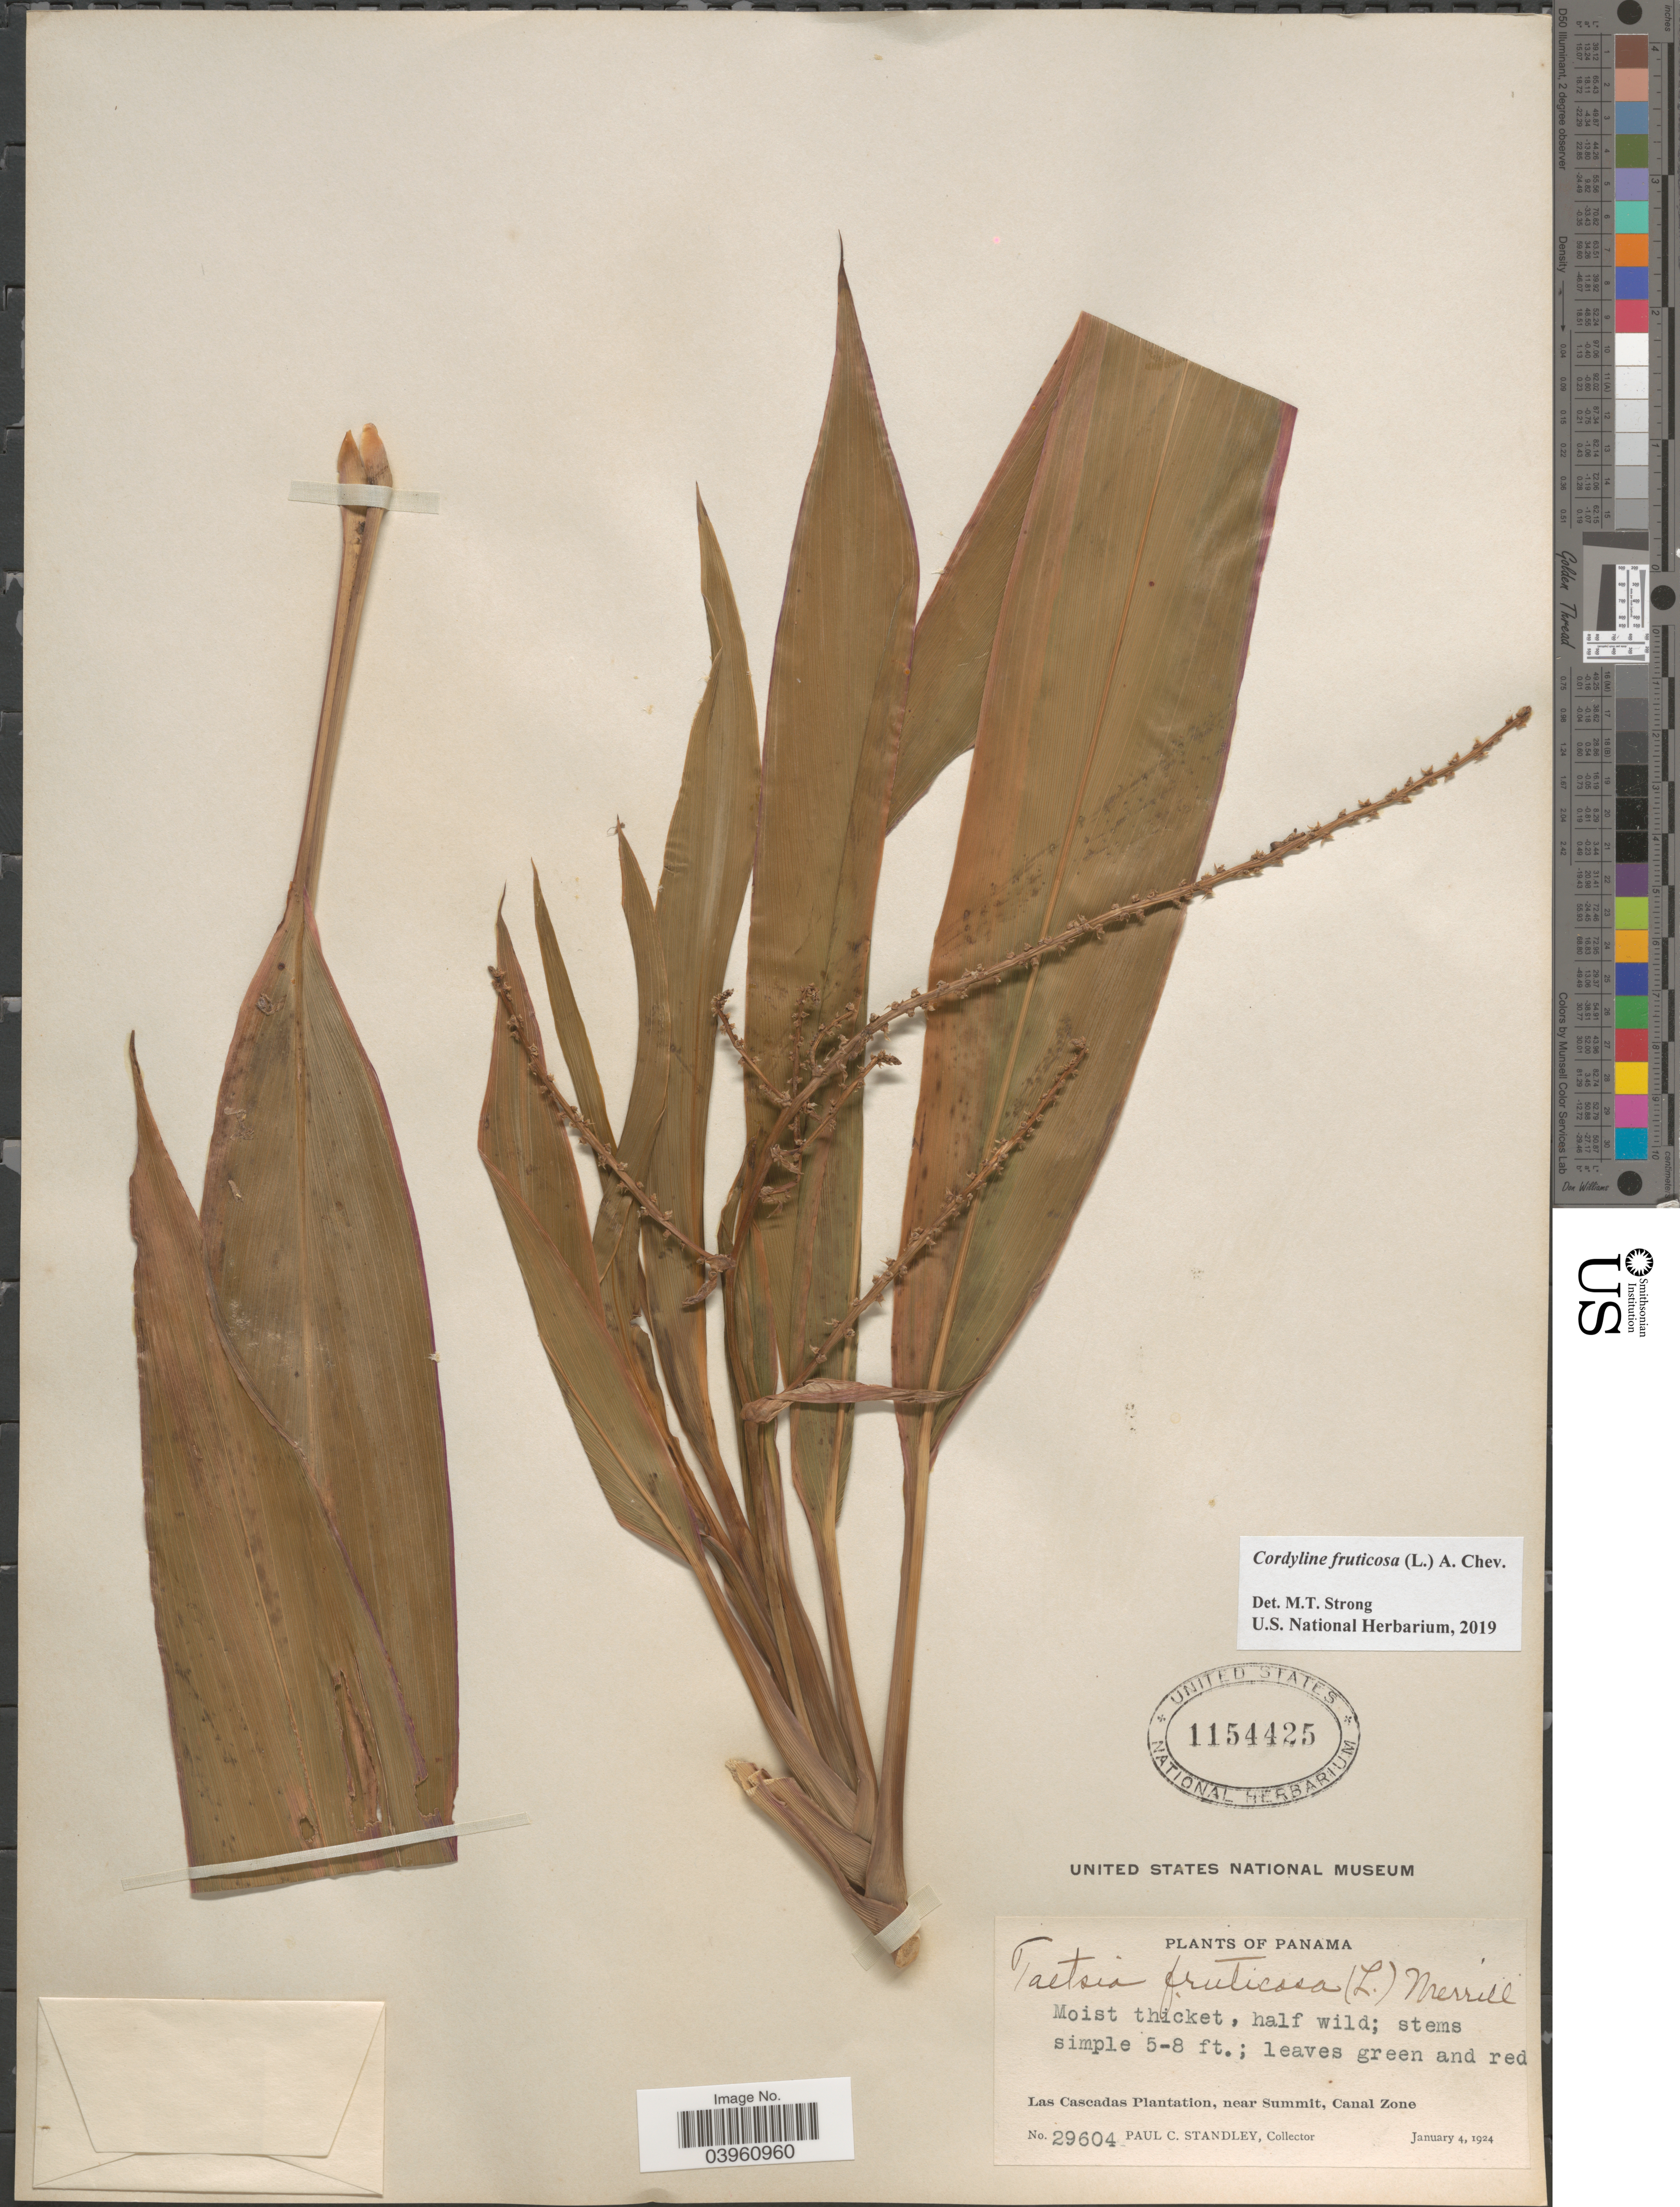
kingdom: Plantae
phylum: Tracheophyta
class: Liliopsida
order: Asparagales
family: Asparagaceae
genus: Cordyline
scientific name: Cordyline fruticosa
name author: (L.) A. Chev.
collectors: P. C. Standley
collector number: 29604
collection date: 1924-01-04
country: Panama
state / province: Colón / Panamá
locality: Las Cascadas Plantation, near Summit, Canal Zone.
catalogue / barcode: US 1154425